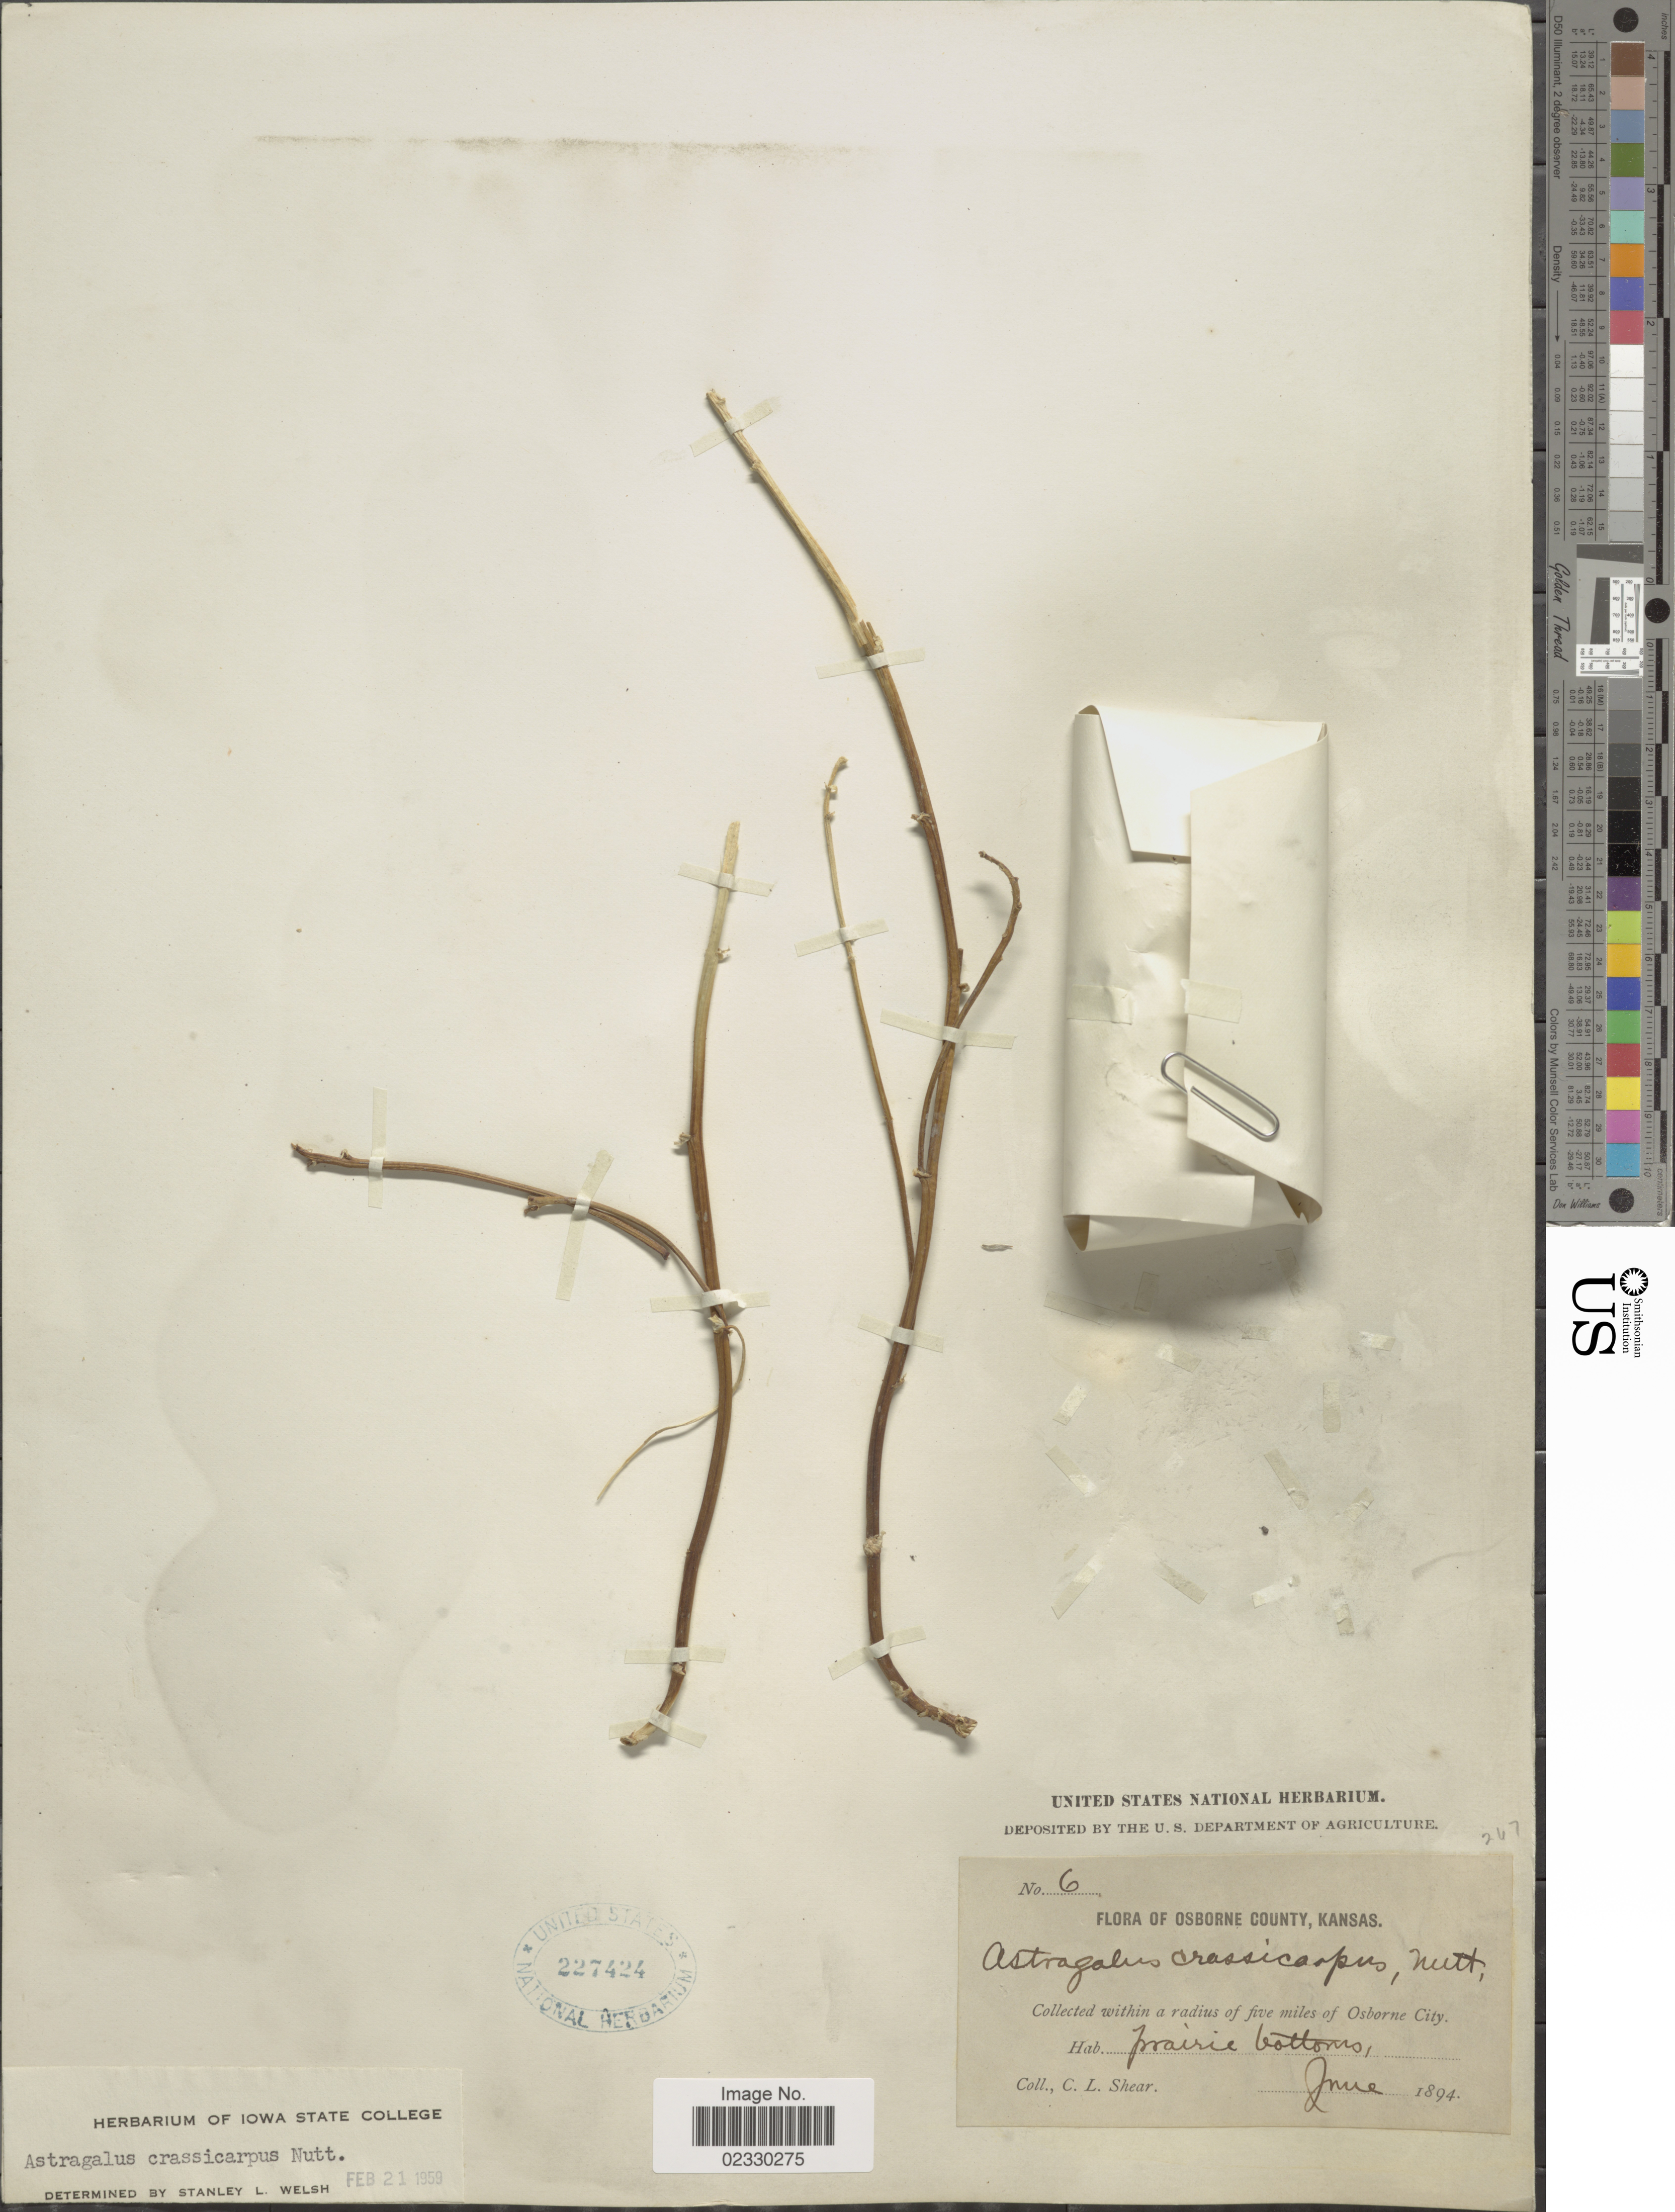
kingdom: Plantae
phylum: Tracheophyta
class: Magnoliopsida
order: Fabales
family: Fabaceae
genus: Astragalus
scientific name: Astragalus crassicarpus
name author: Nutt.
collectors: C. L. Shear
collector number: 6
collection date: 1894-06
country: United States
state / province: Kansas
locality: Orborne County, within a radius of five miles of Osborne City, prairie bottoms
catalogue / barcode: US 227424